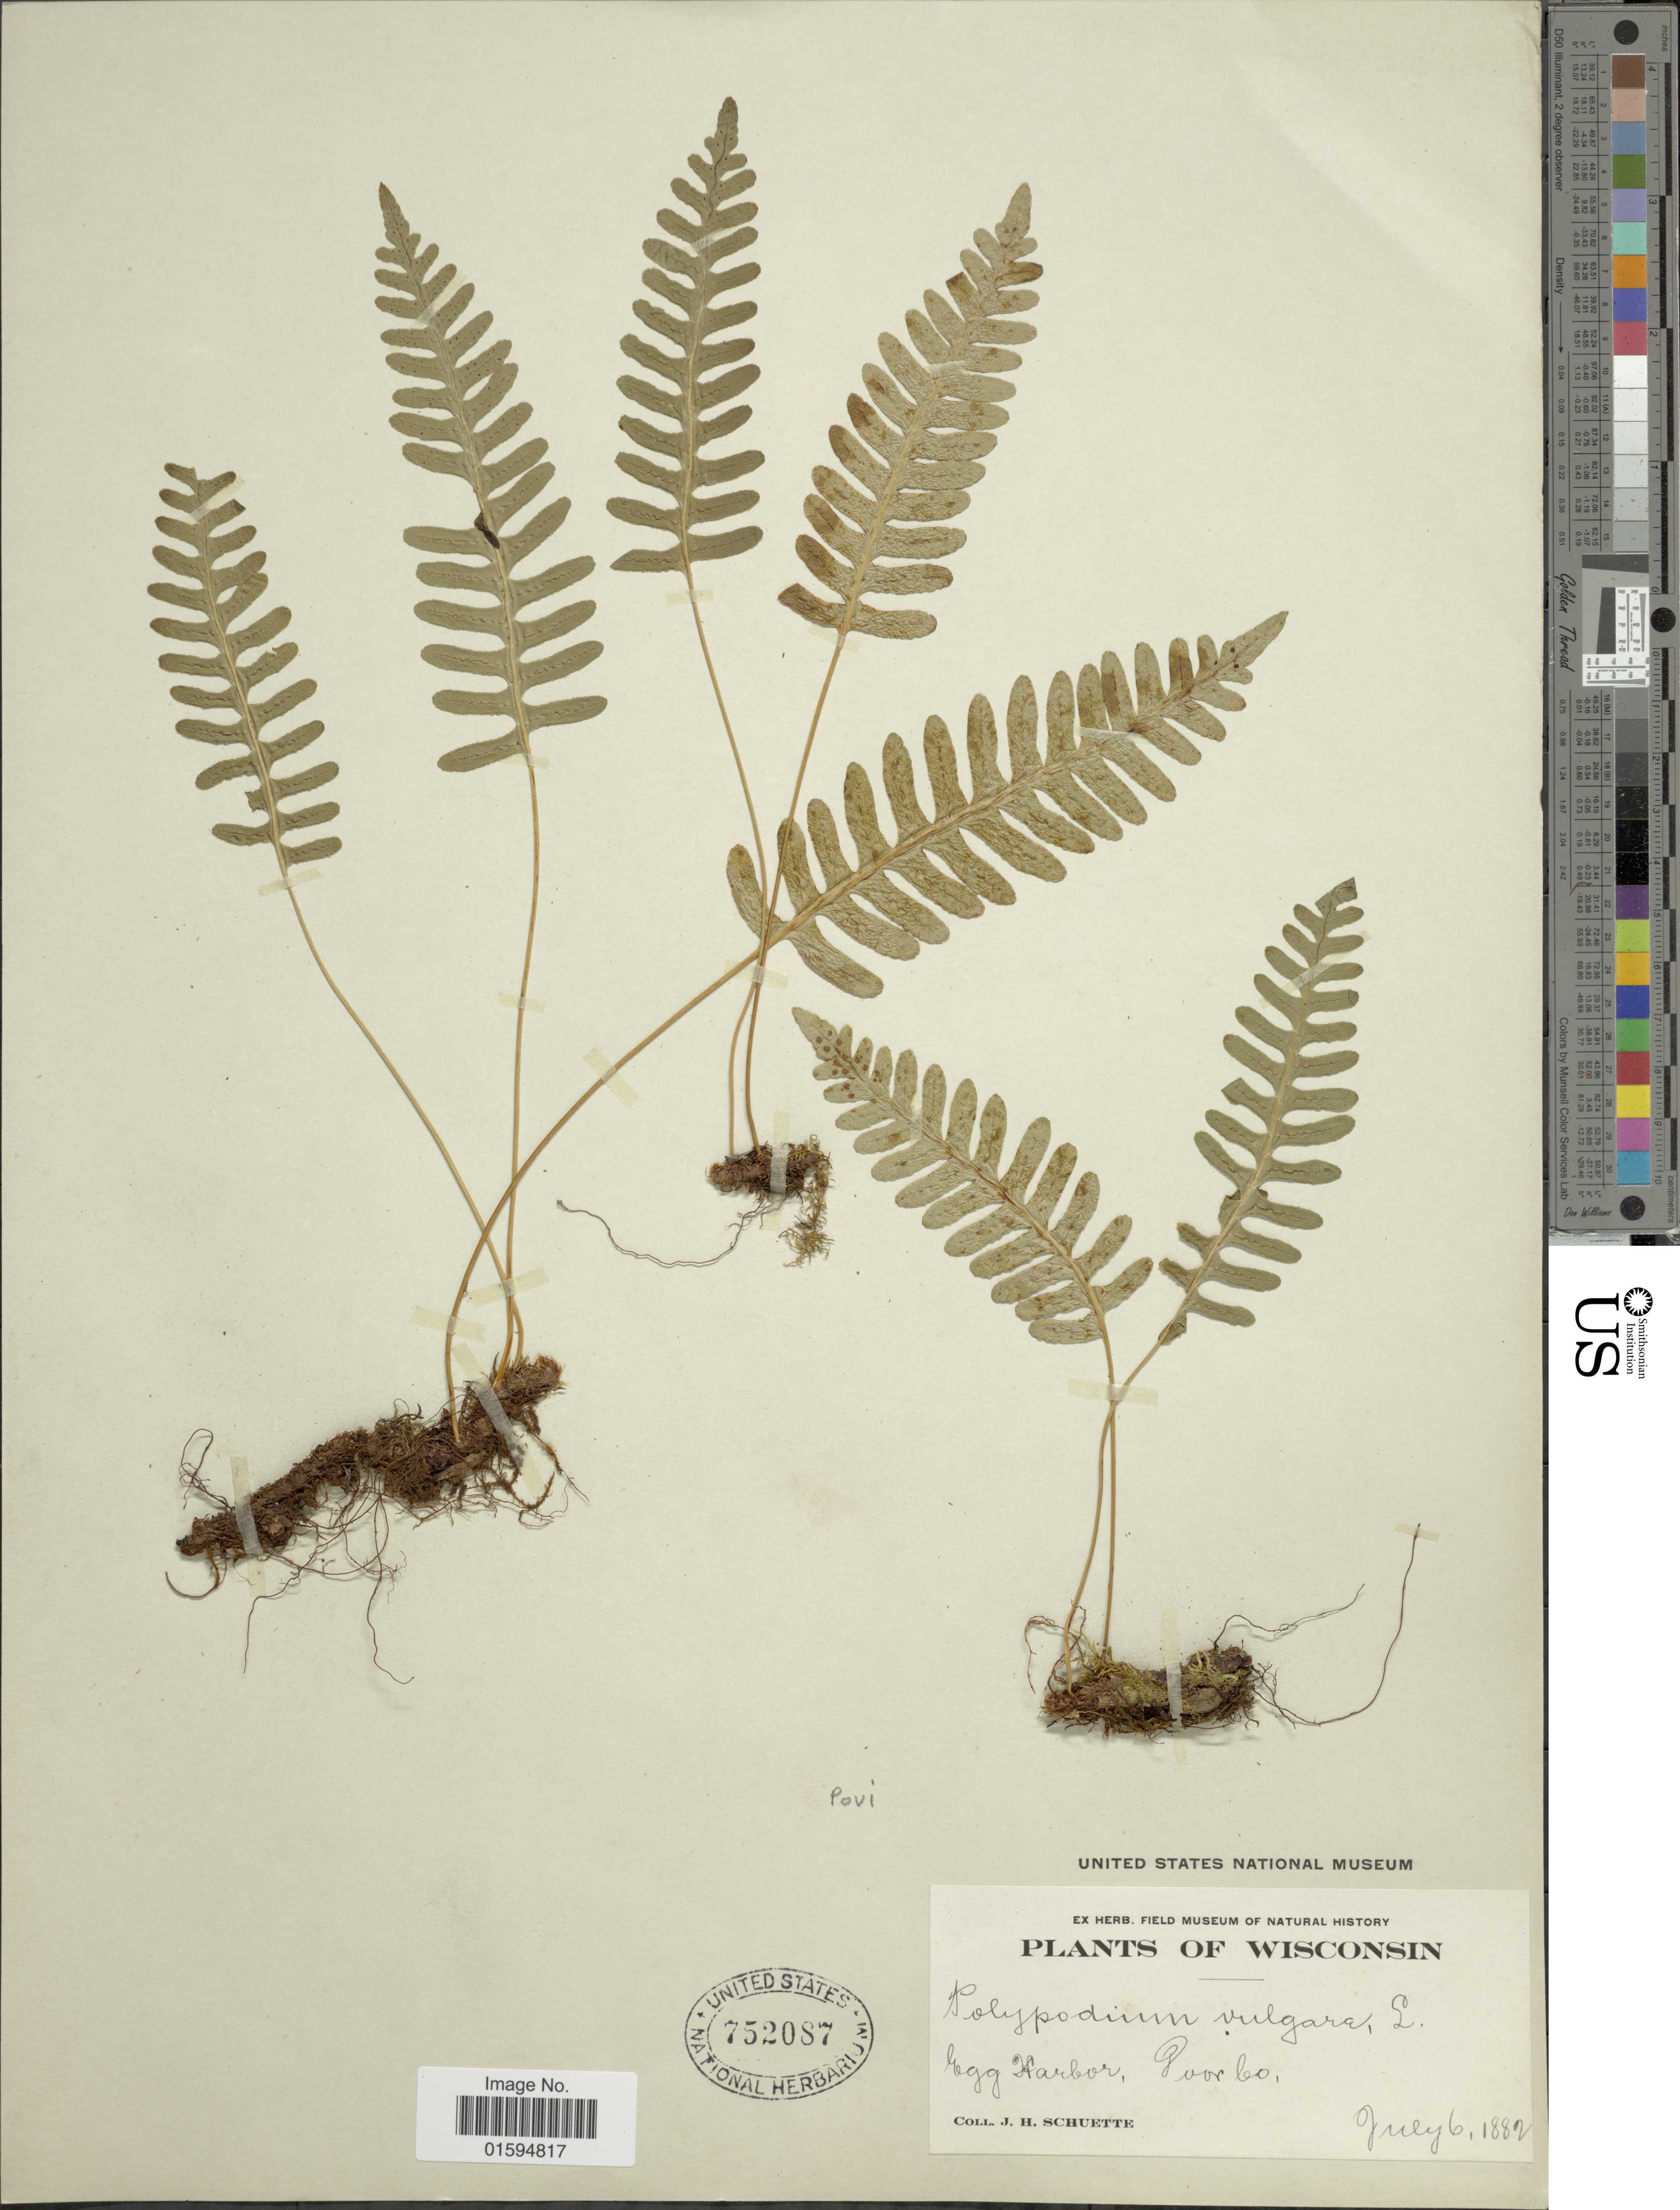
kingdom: Plantae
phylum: Tracheophyta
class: Polypodiopsida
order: Polypodiales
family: Polypodiaceae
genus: Polypodium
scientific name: Polypodium virginianum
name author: L.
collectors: J. H. Schuette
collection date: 1882-07-06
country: United States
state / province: Wisconsin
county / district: Door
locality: Egg Harbor, Door Co.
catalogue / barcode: US 752087